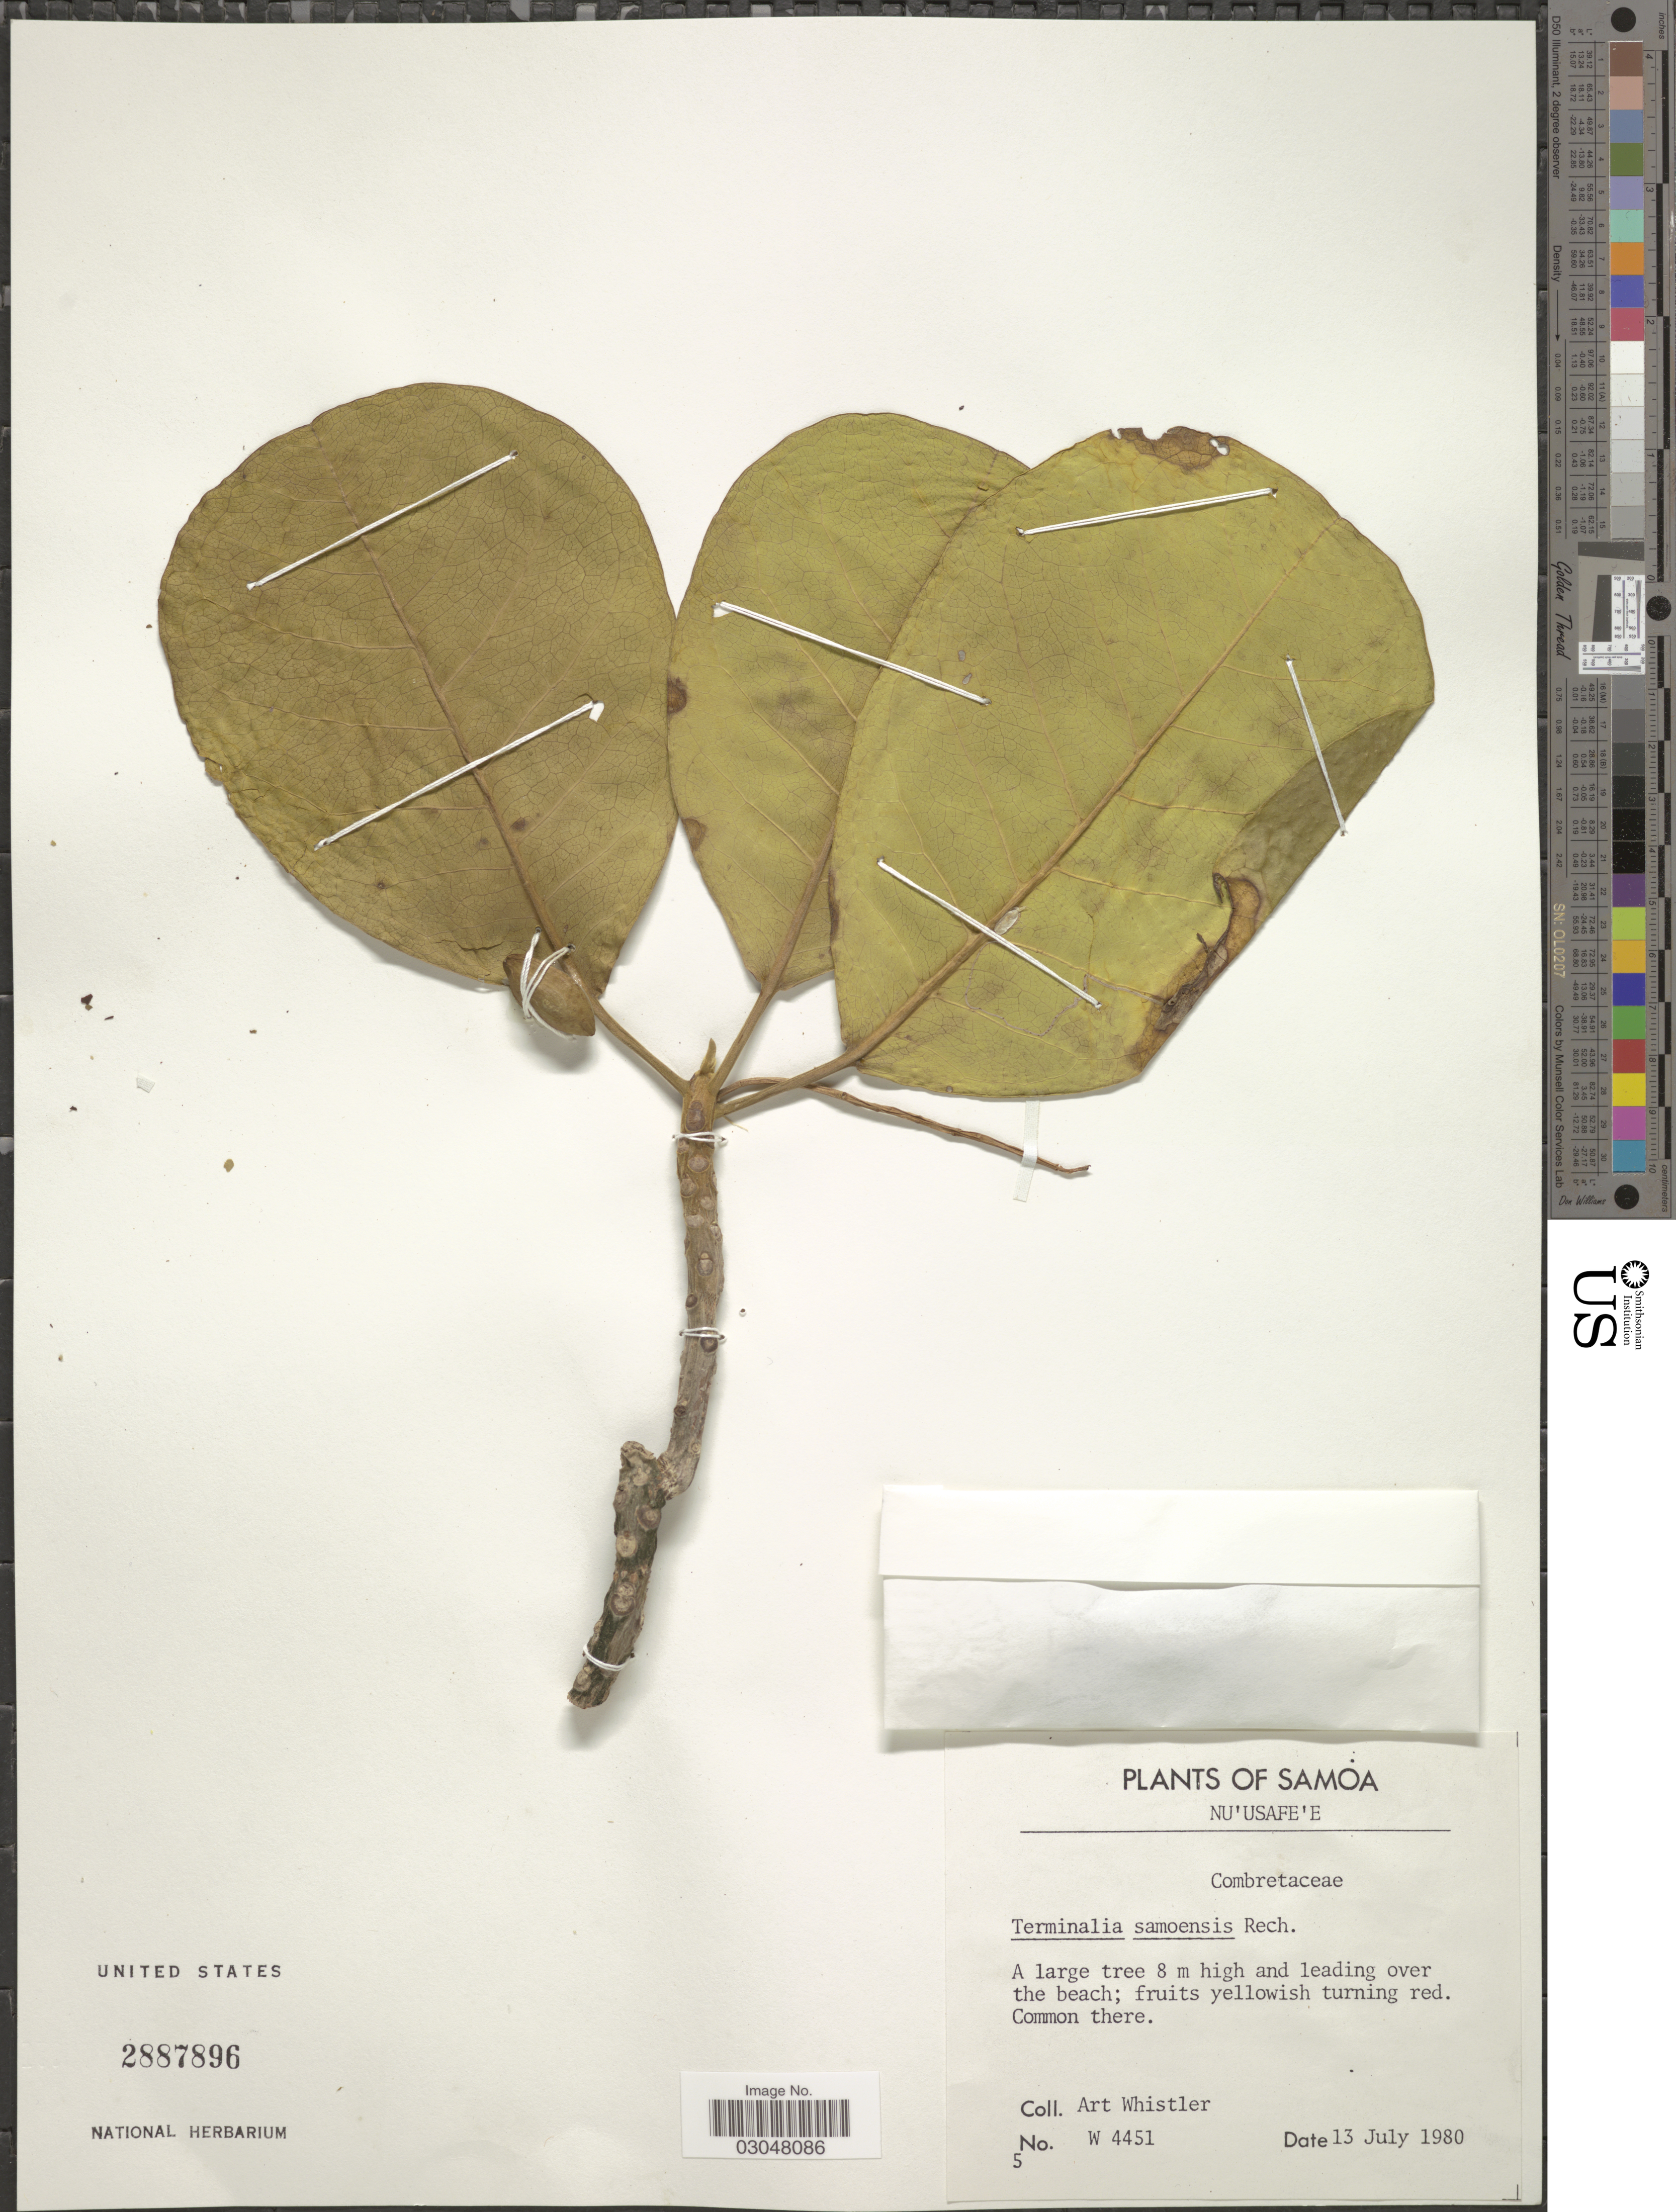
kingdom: Plantae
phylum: Tracheophyta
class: Magnoliopsida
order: Myrtales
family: Combretaceae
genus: Terminalia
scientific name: Terminalia samoensis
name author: Rech.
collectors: A. Whistler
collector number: W4451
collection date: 1980-07-13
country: Samoa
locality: Samoa. Nu'usafe'e.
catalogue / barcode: US 2887896